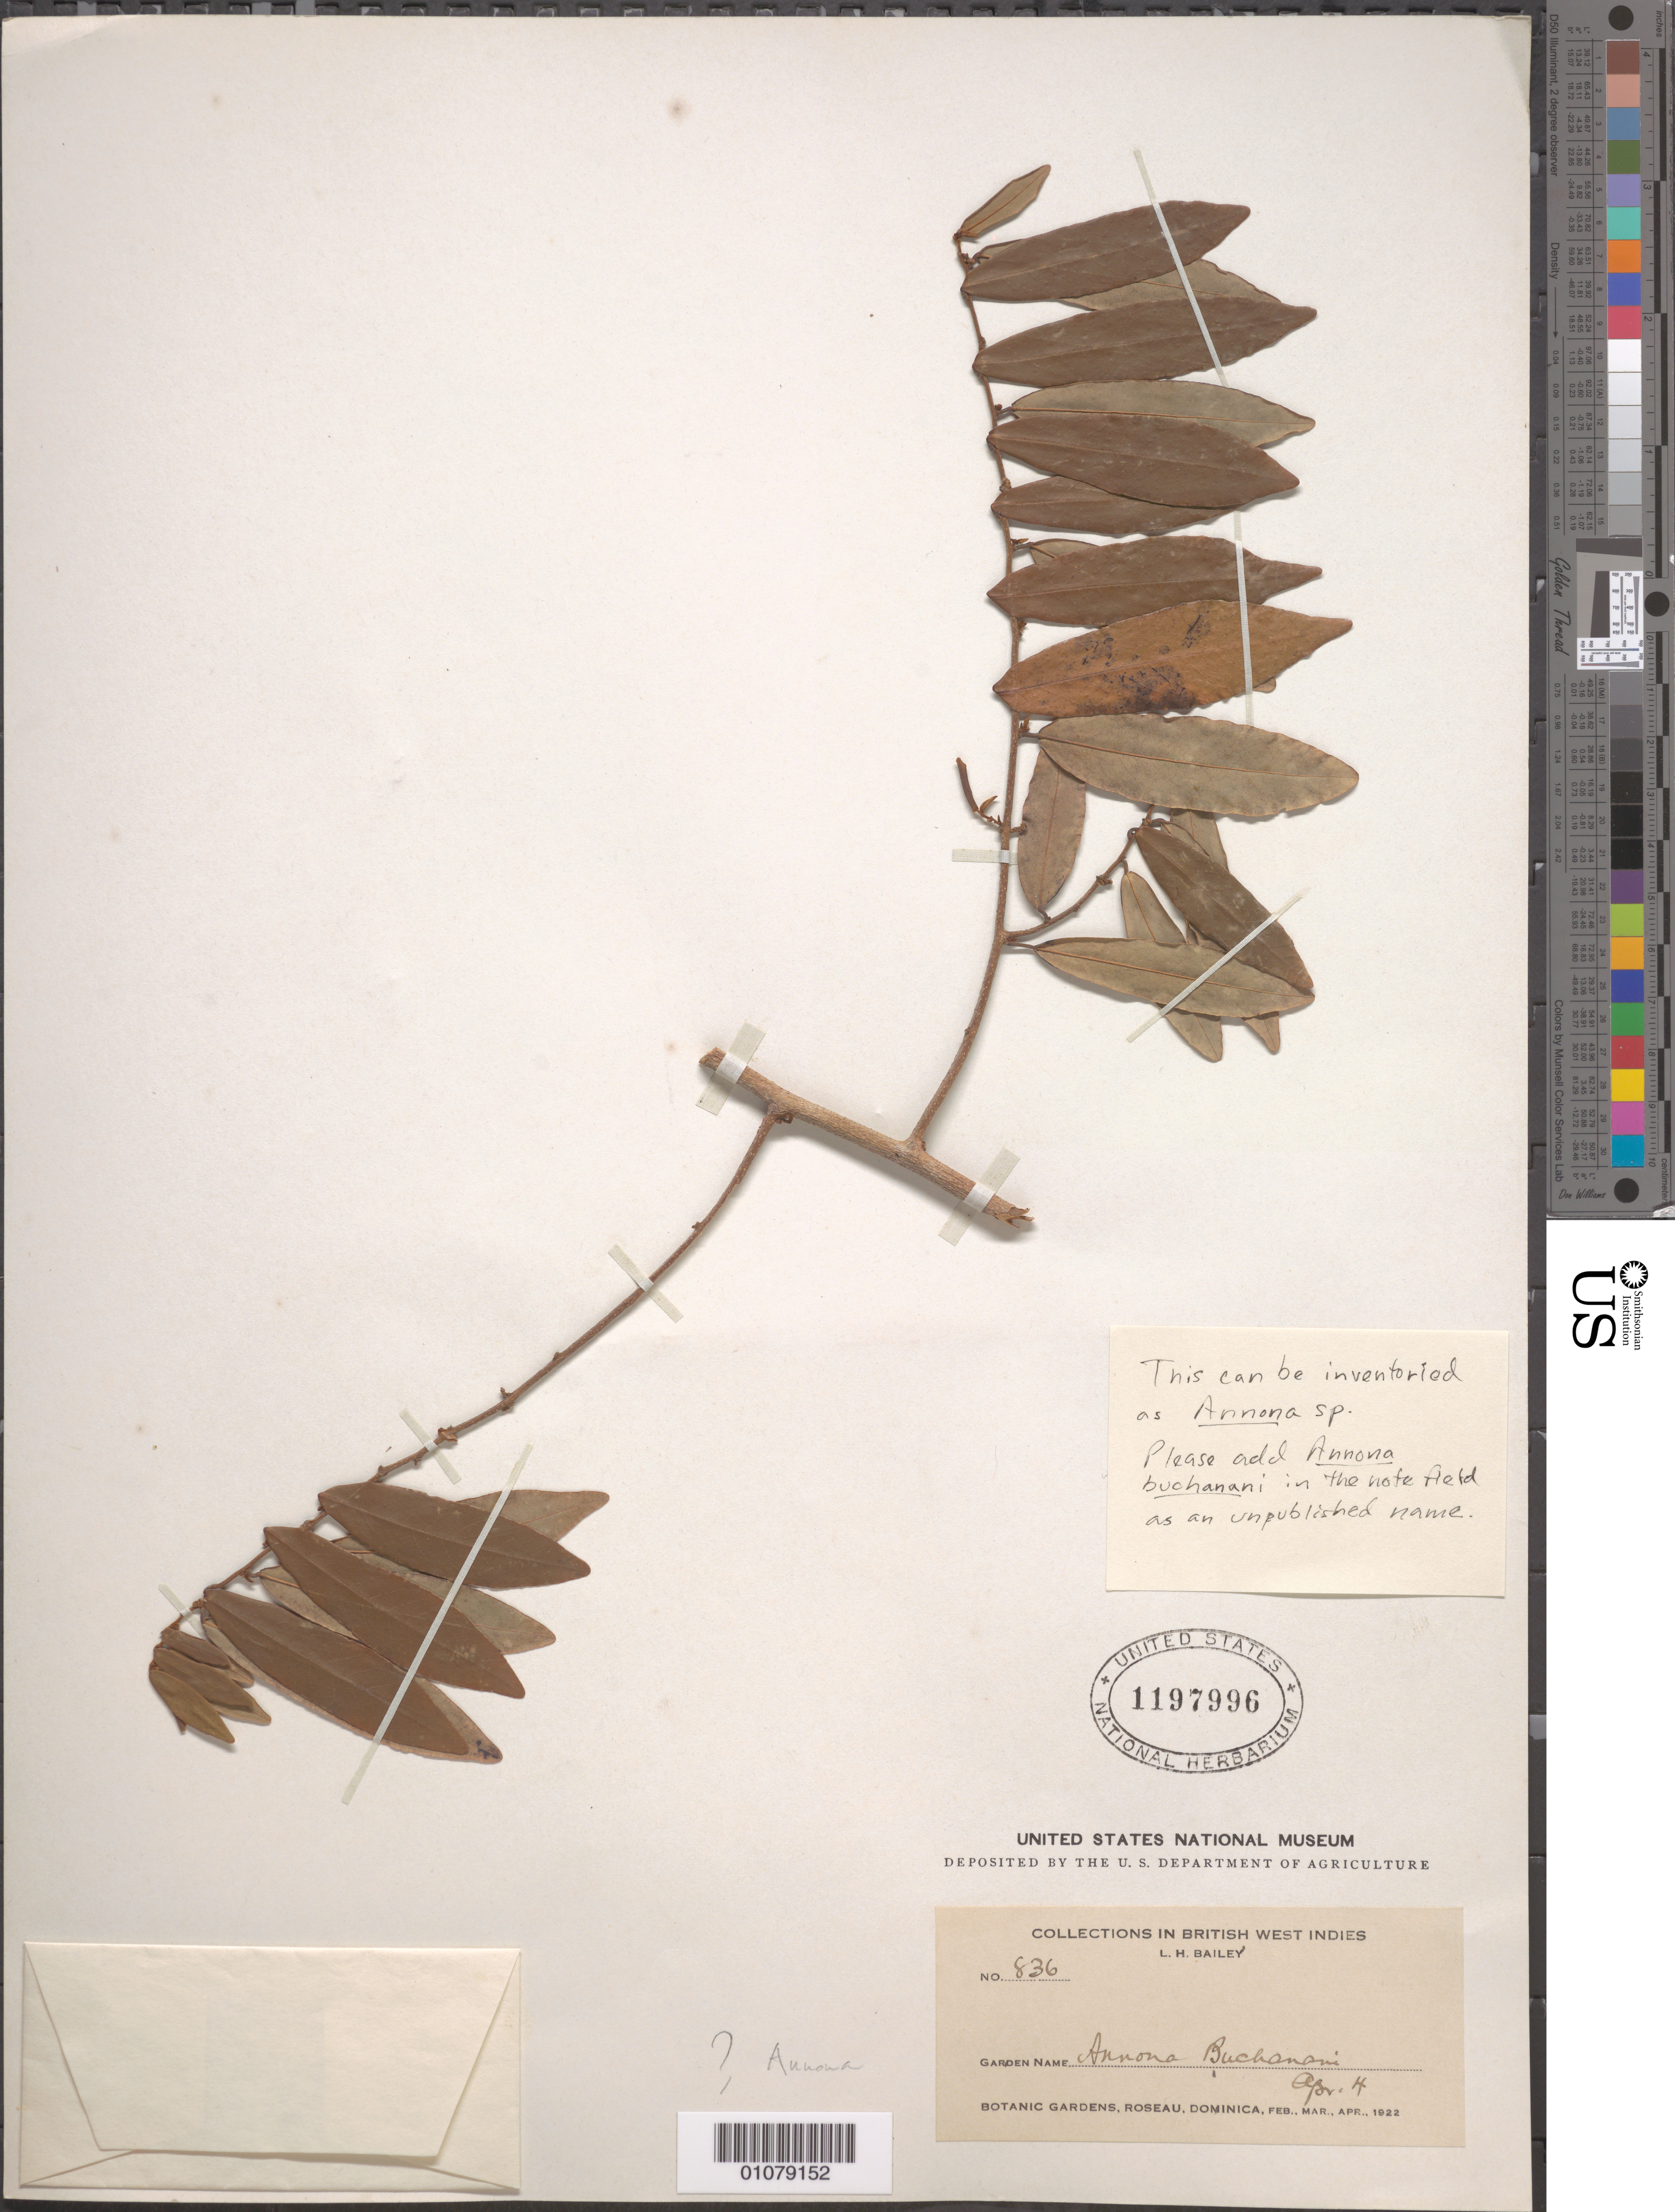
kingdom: Plantae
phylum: Tracheophyta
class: Magnoliopsida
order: Magnoliales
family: Annonaceae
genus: Annona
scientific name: Annona sp.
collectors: L. H. Bailey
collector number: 836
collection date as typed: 04 Apr 1922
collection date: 1922-04-04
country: Dominica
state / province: St. George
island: Dominica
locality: Botanic Gardens, Roseau, Dominica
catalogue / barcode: US 1197996